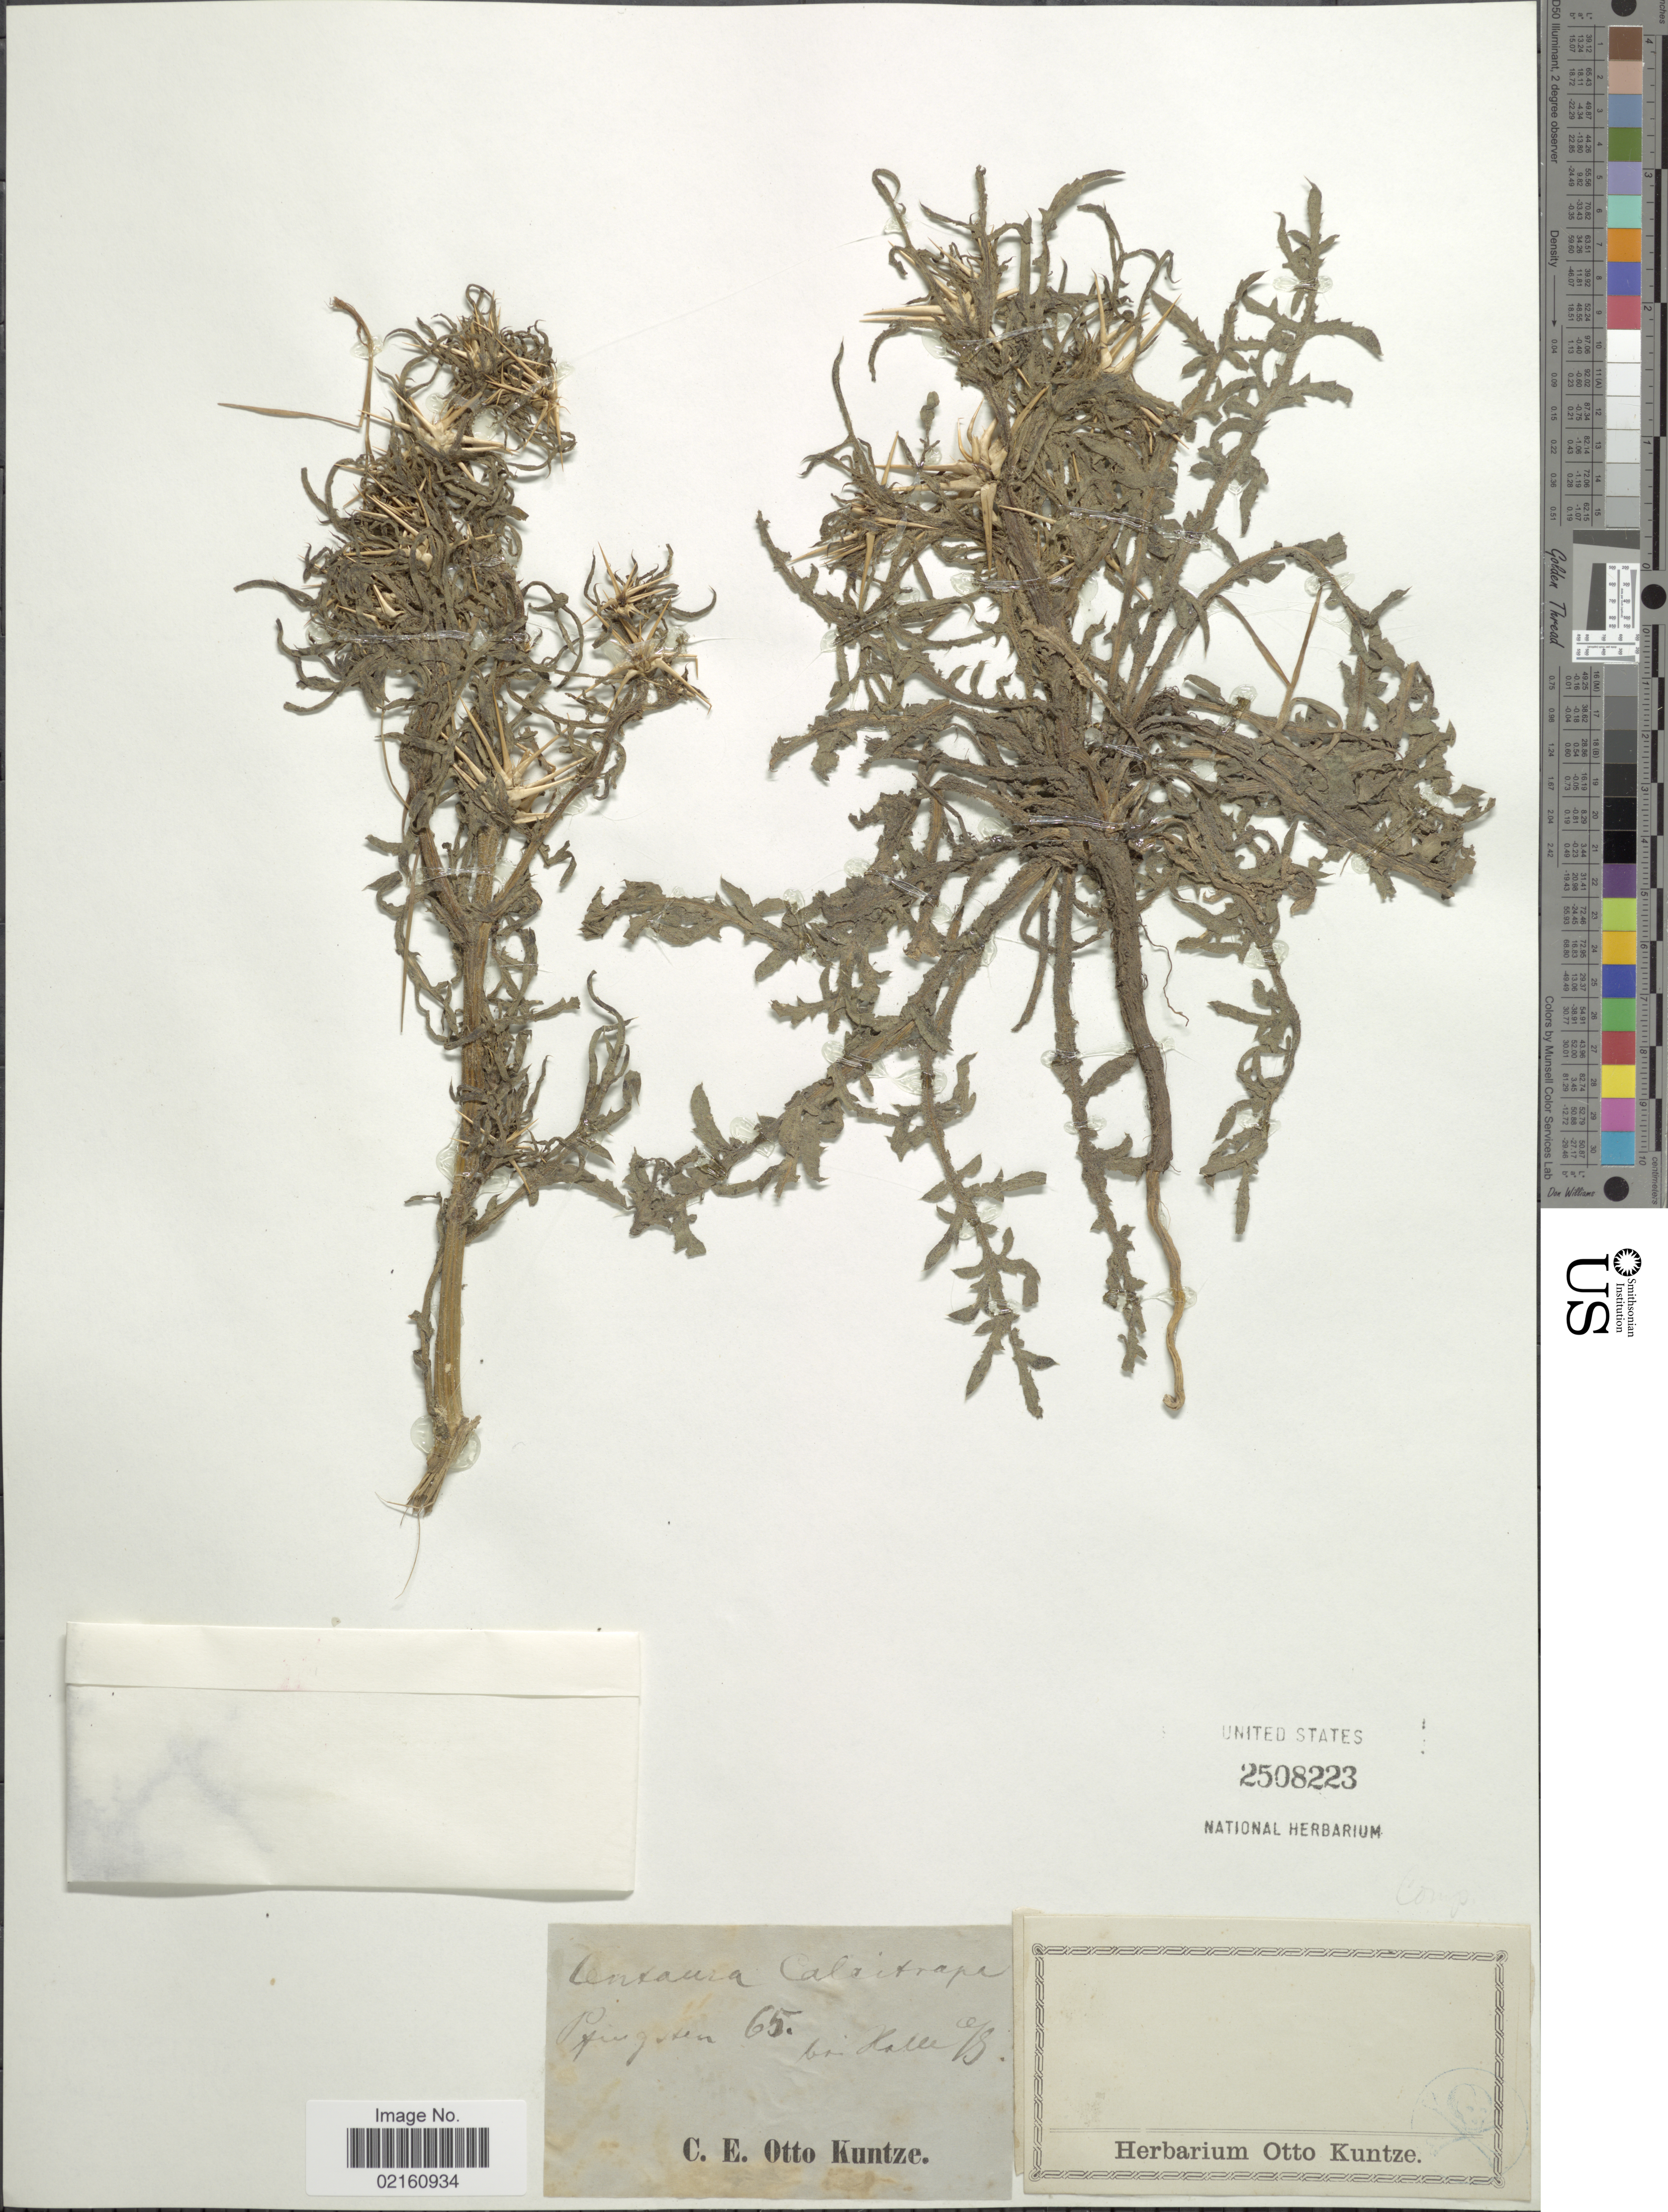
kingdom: Plantae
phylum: Tracheophyta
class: Magnoliopsida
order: Asterales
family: Asteraceae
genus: Centaurea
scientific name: Centaurea calcitrapa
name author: L.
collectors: C.E.O. Kuntze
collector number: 65?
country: Germany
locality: bei Halle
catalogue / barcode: US 2508223